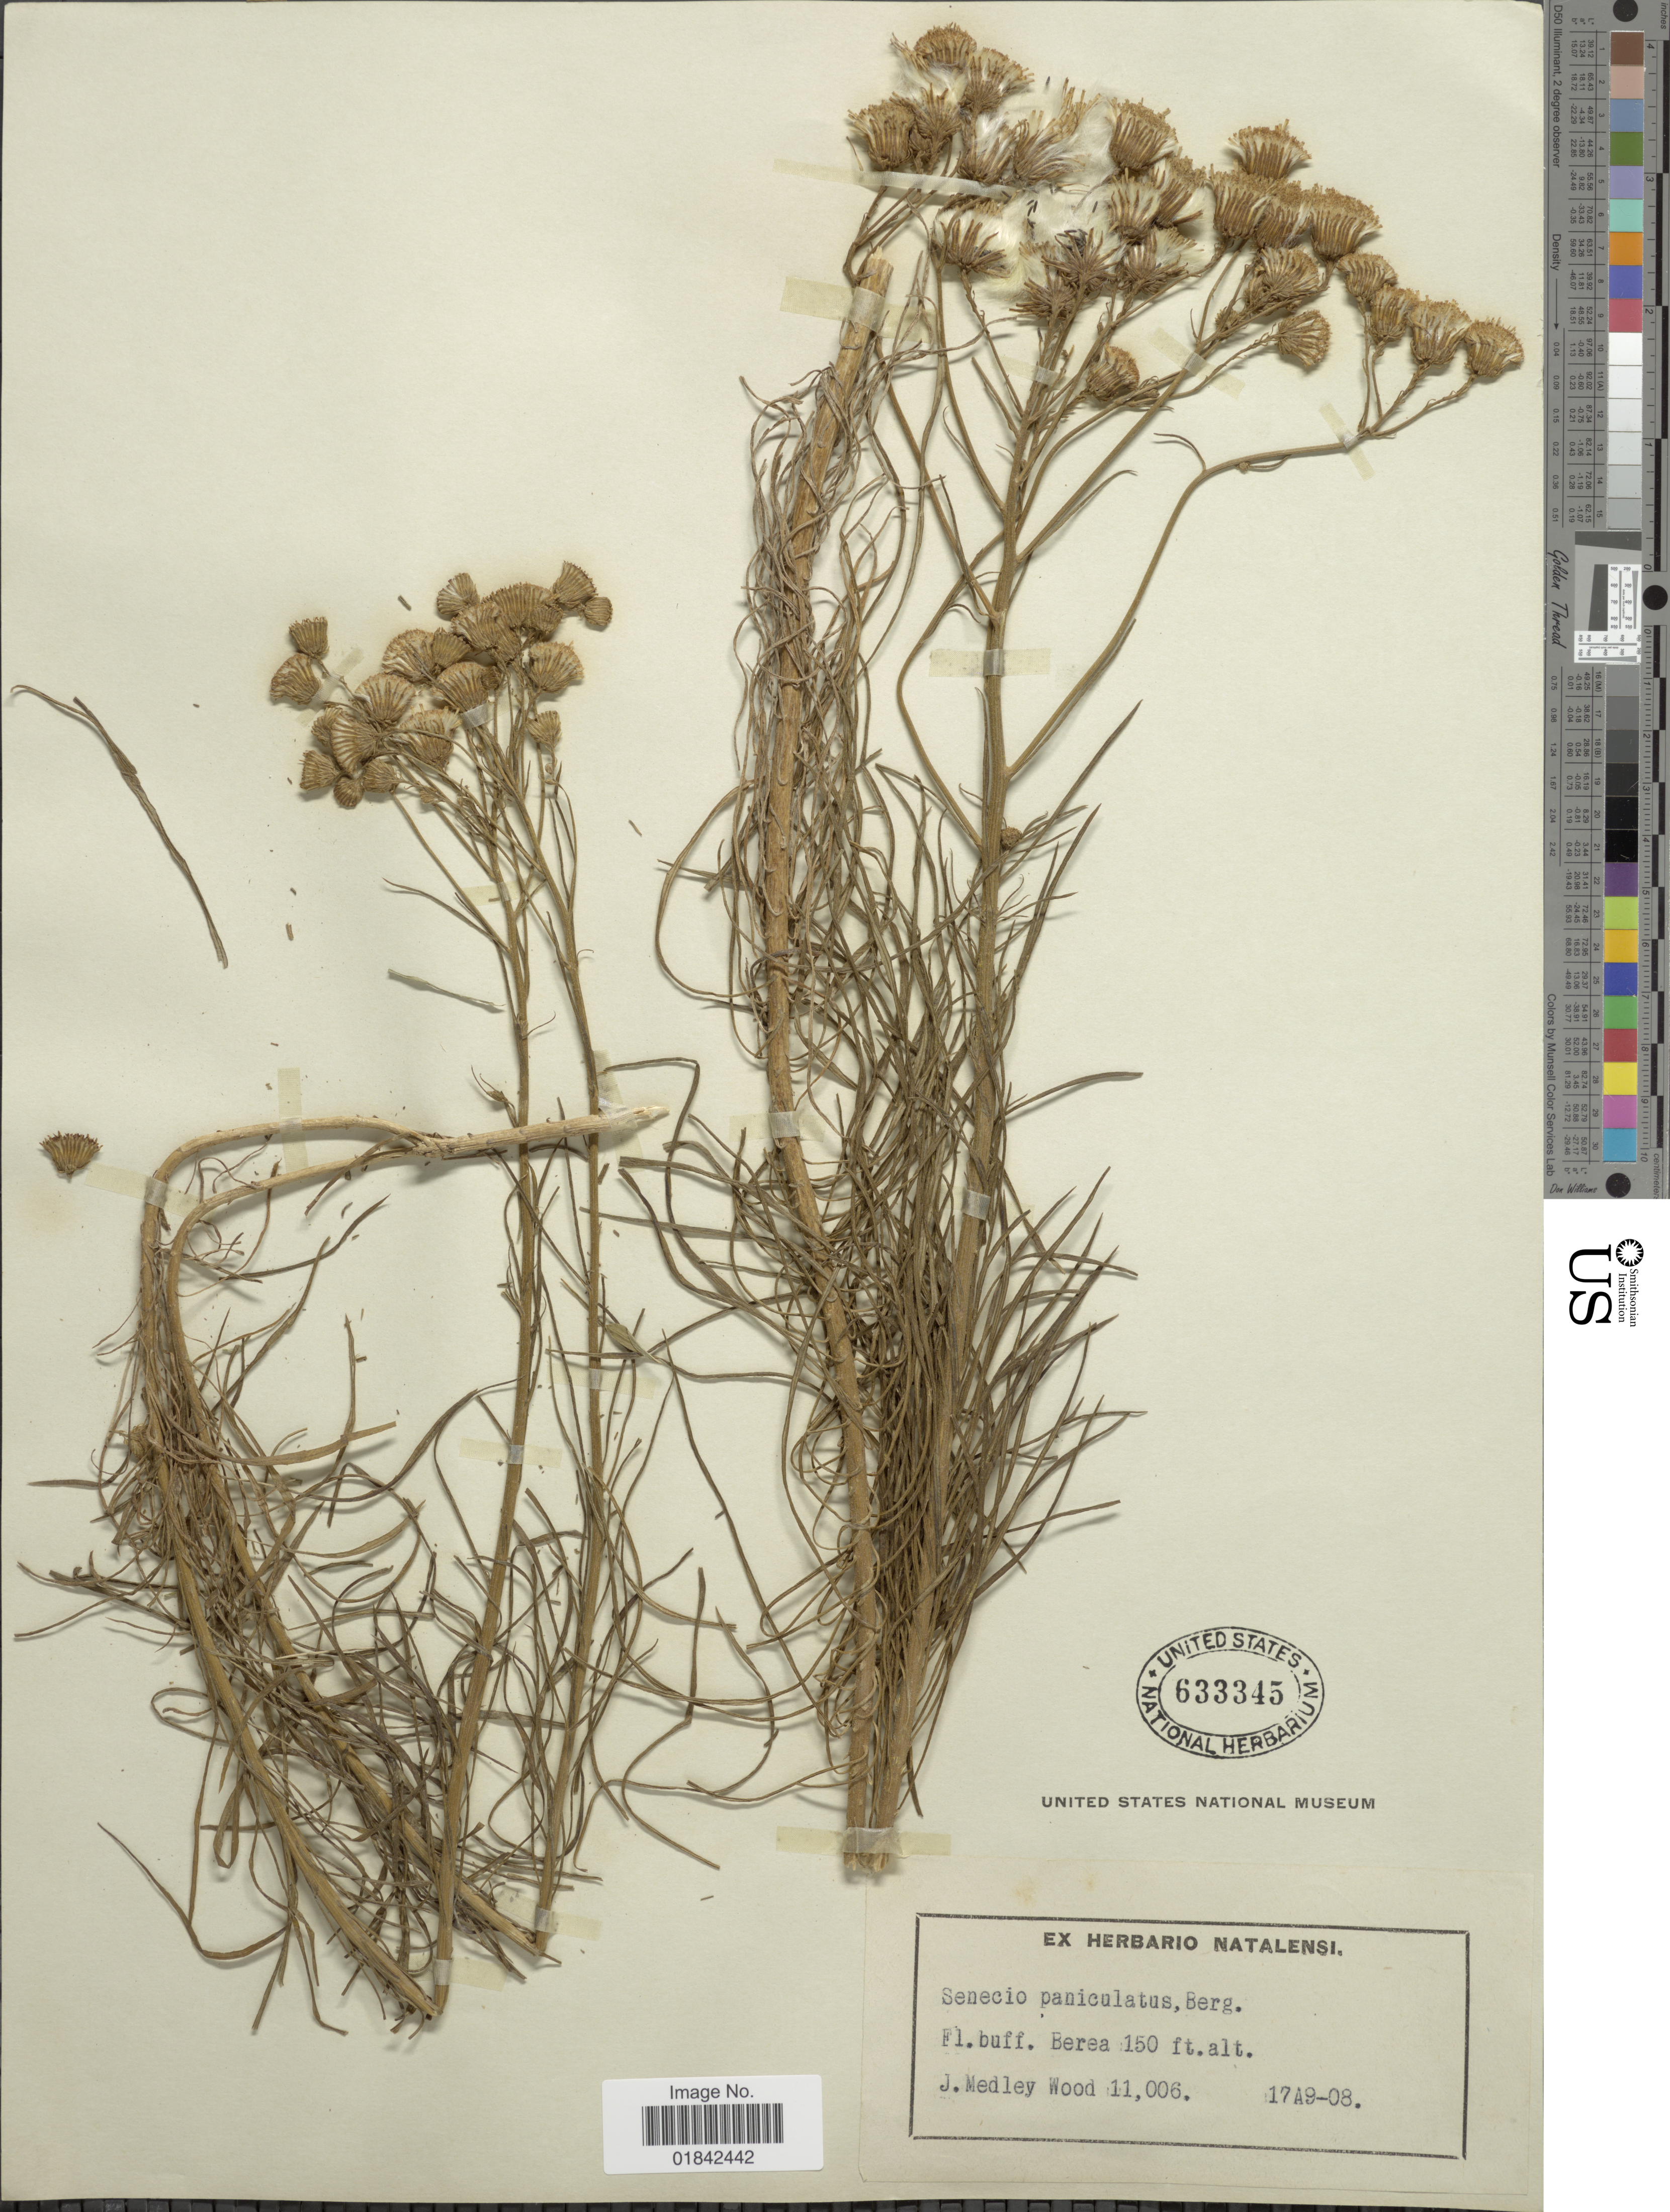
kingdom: Plantae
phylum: Tracheophyta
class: Magnoliopsida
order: Asterales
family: Asteraceae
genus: Senecio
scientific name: Senecio paniculatus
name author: P.J. Bergius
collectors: J. Medley Wood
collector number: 11006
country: South Africa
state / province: KwaZulu-Natal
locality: Fl. Buff, Berea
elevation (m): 46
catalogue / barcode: US 633345